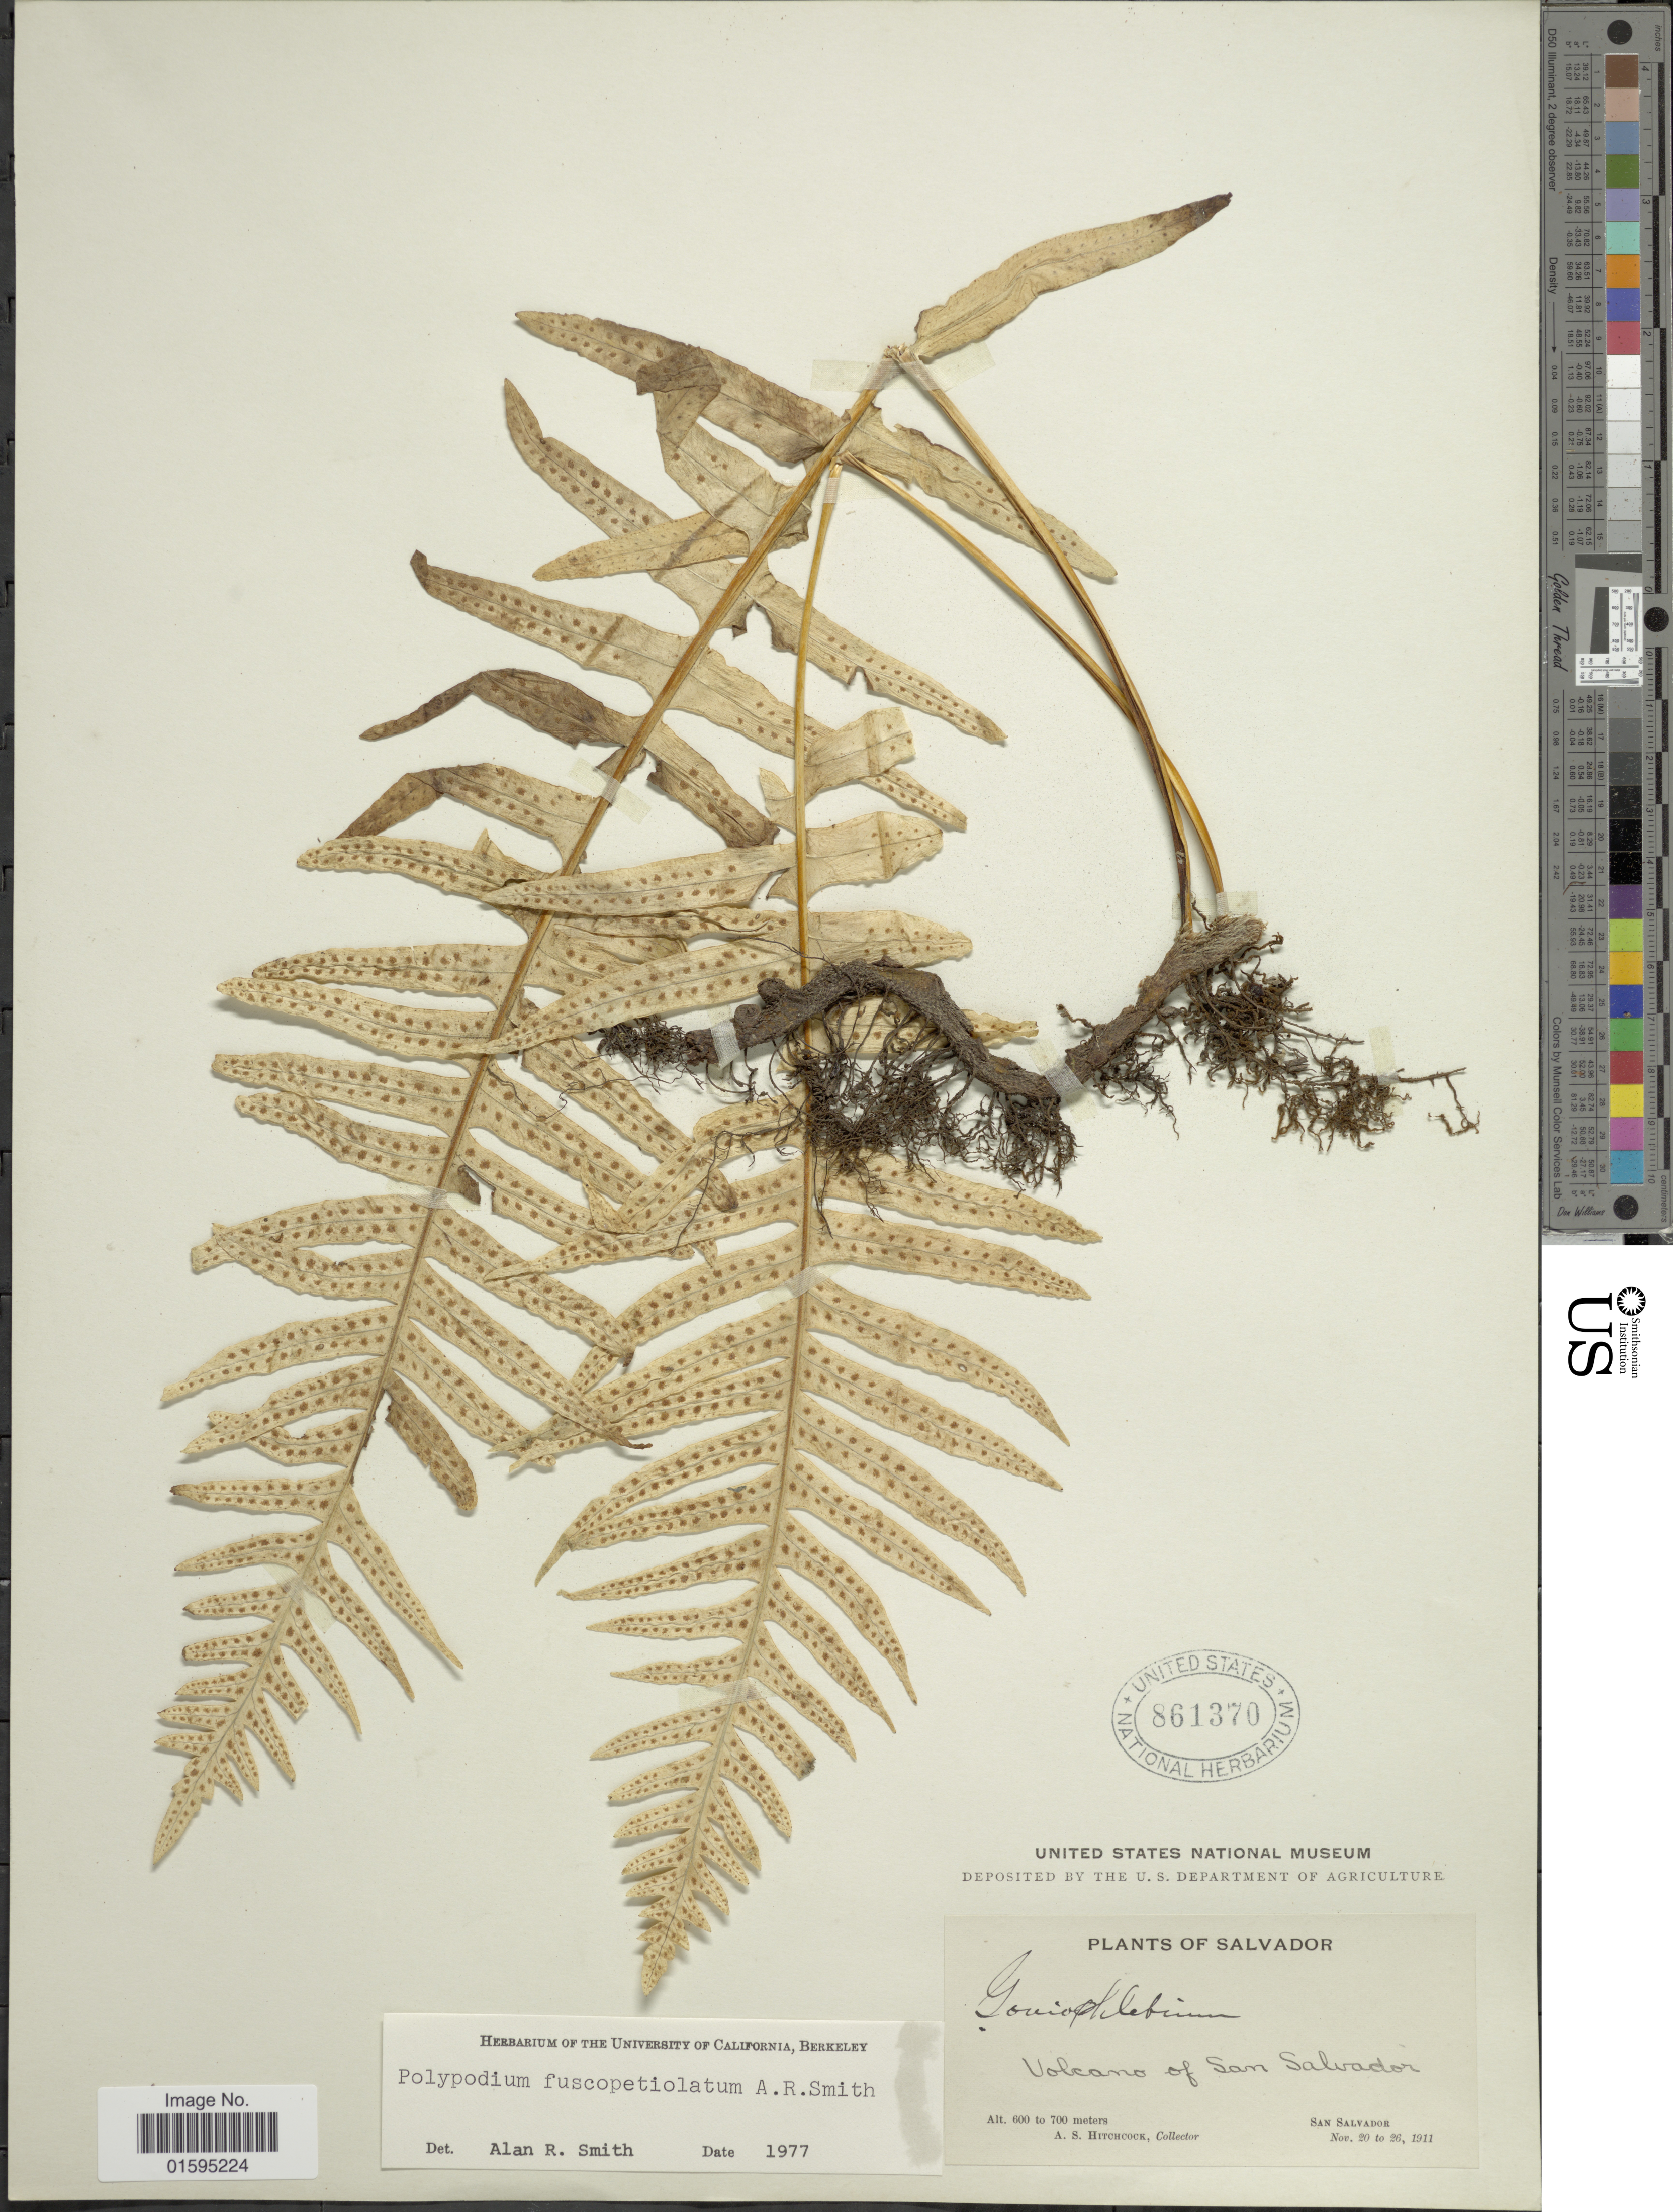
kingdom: Plantae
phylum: Tracheophyta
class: Polypodiopsida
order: Polypodiales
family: Polypodiaceae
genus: Polypodium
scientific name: Polypodium fuscopetiolatum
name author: A.R. Sm.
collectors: A. S. Hitchcock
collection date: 1911-11-20/1911-11-26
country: El Salvador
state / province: San Salvador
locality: Volcano of San Salvador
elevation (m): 600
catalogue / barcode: US 861370